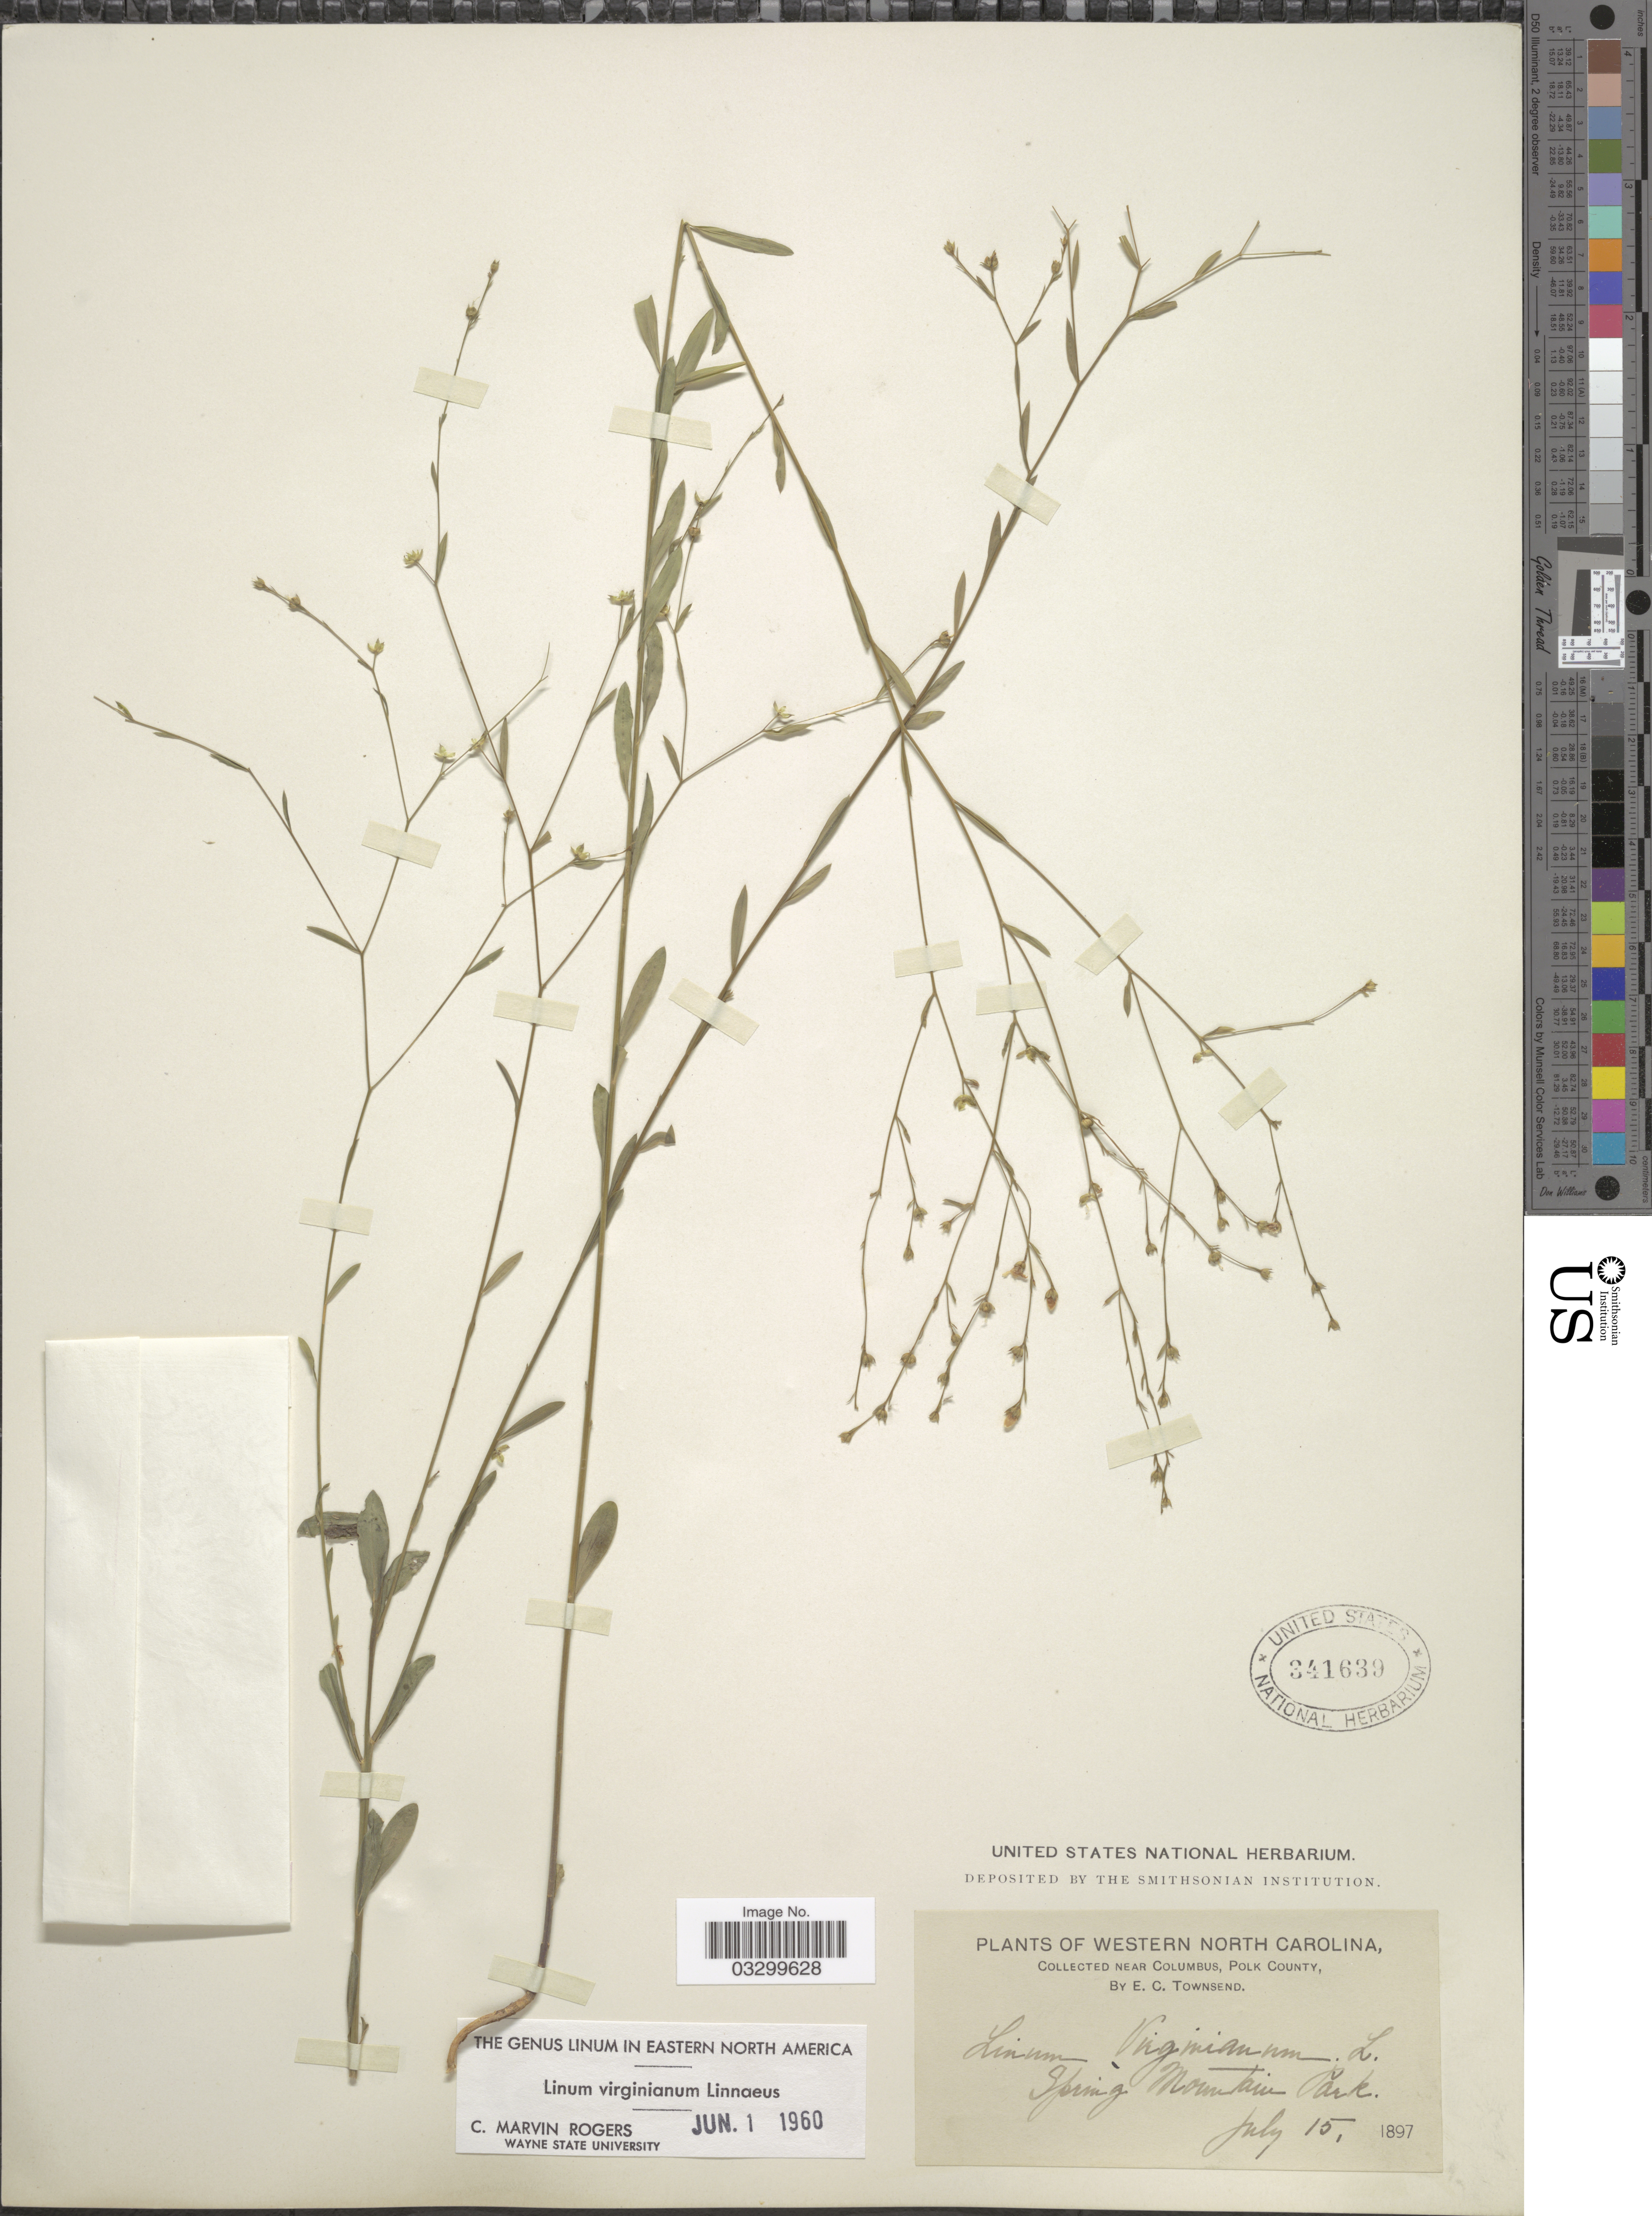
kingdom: Plantae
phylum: Tracheophyta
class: Magnoliopsida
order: Malpighiales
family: Linaceae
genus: Linum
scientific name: Linum virginianum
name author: L.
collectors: E. C. Townsend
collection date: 1897-07-15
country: United States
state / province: North Carolina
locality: Western North Carolina, near Columbus, Polk County, Spring Mountain Park.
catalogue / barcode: US 341639